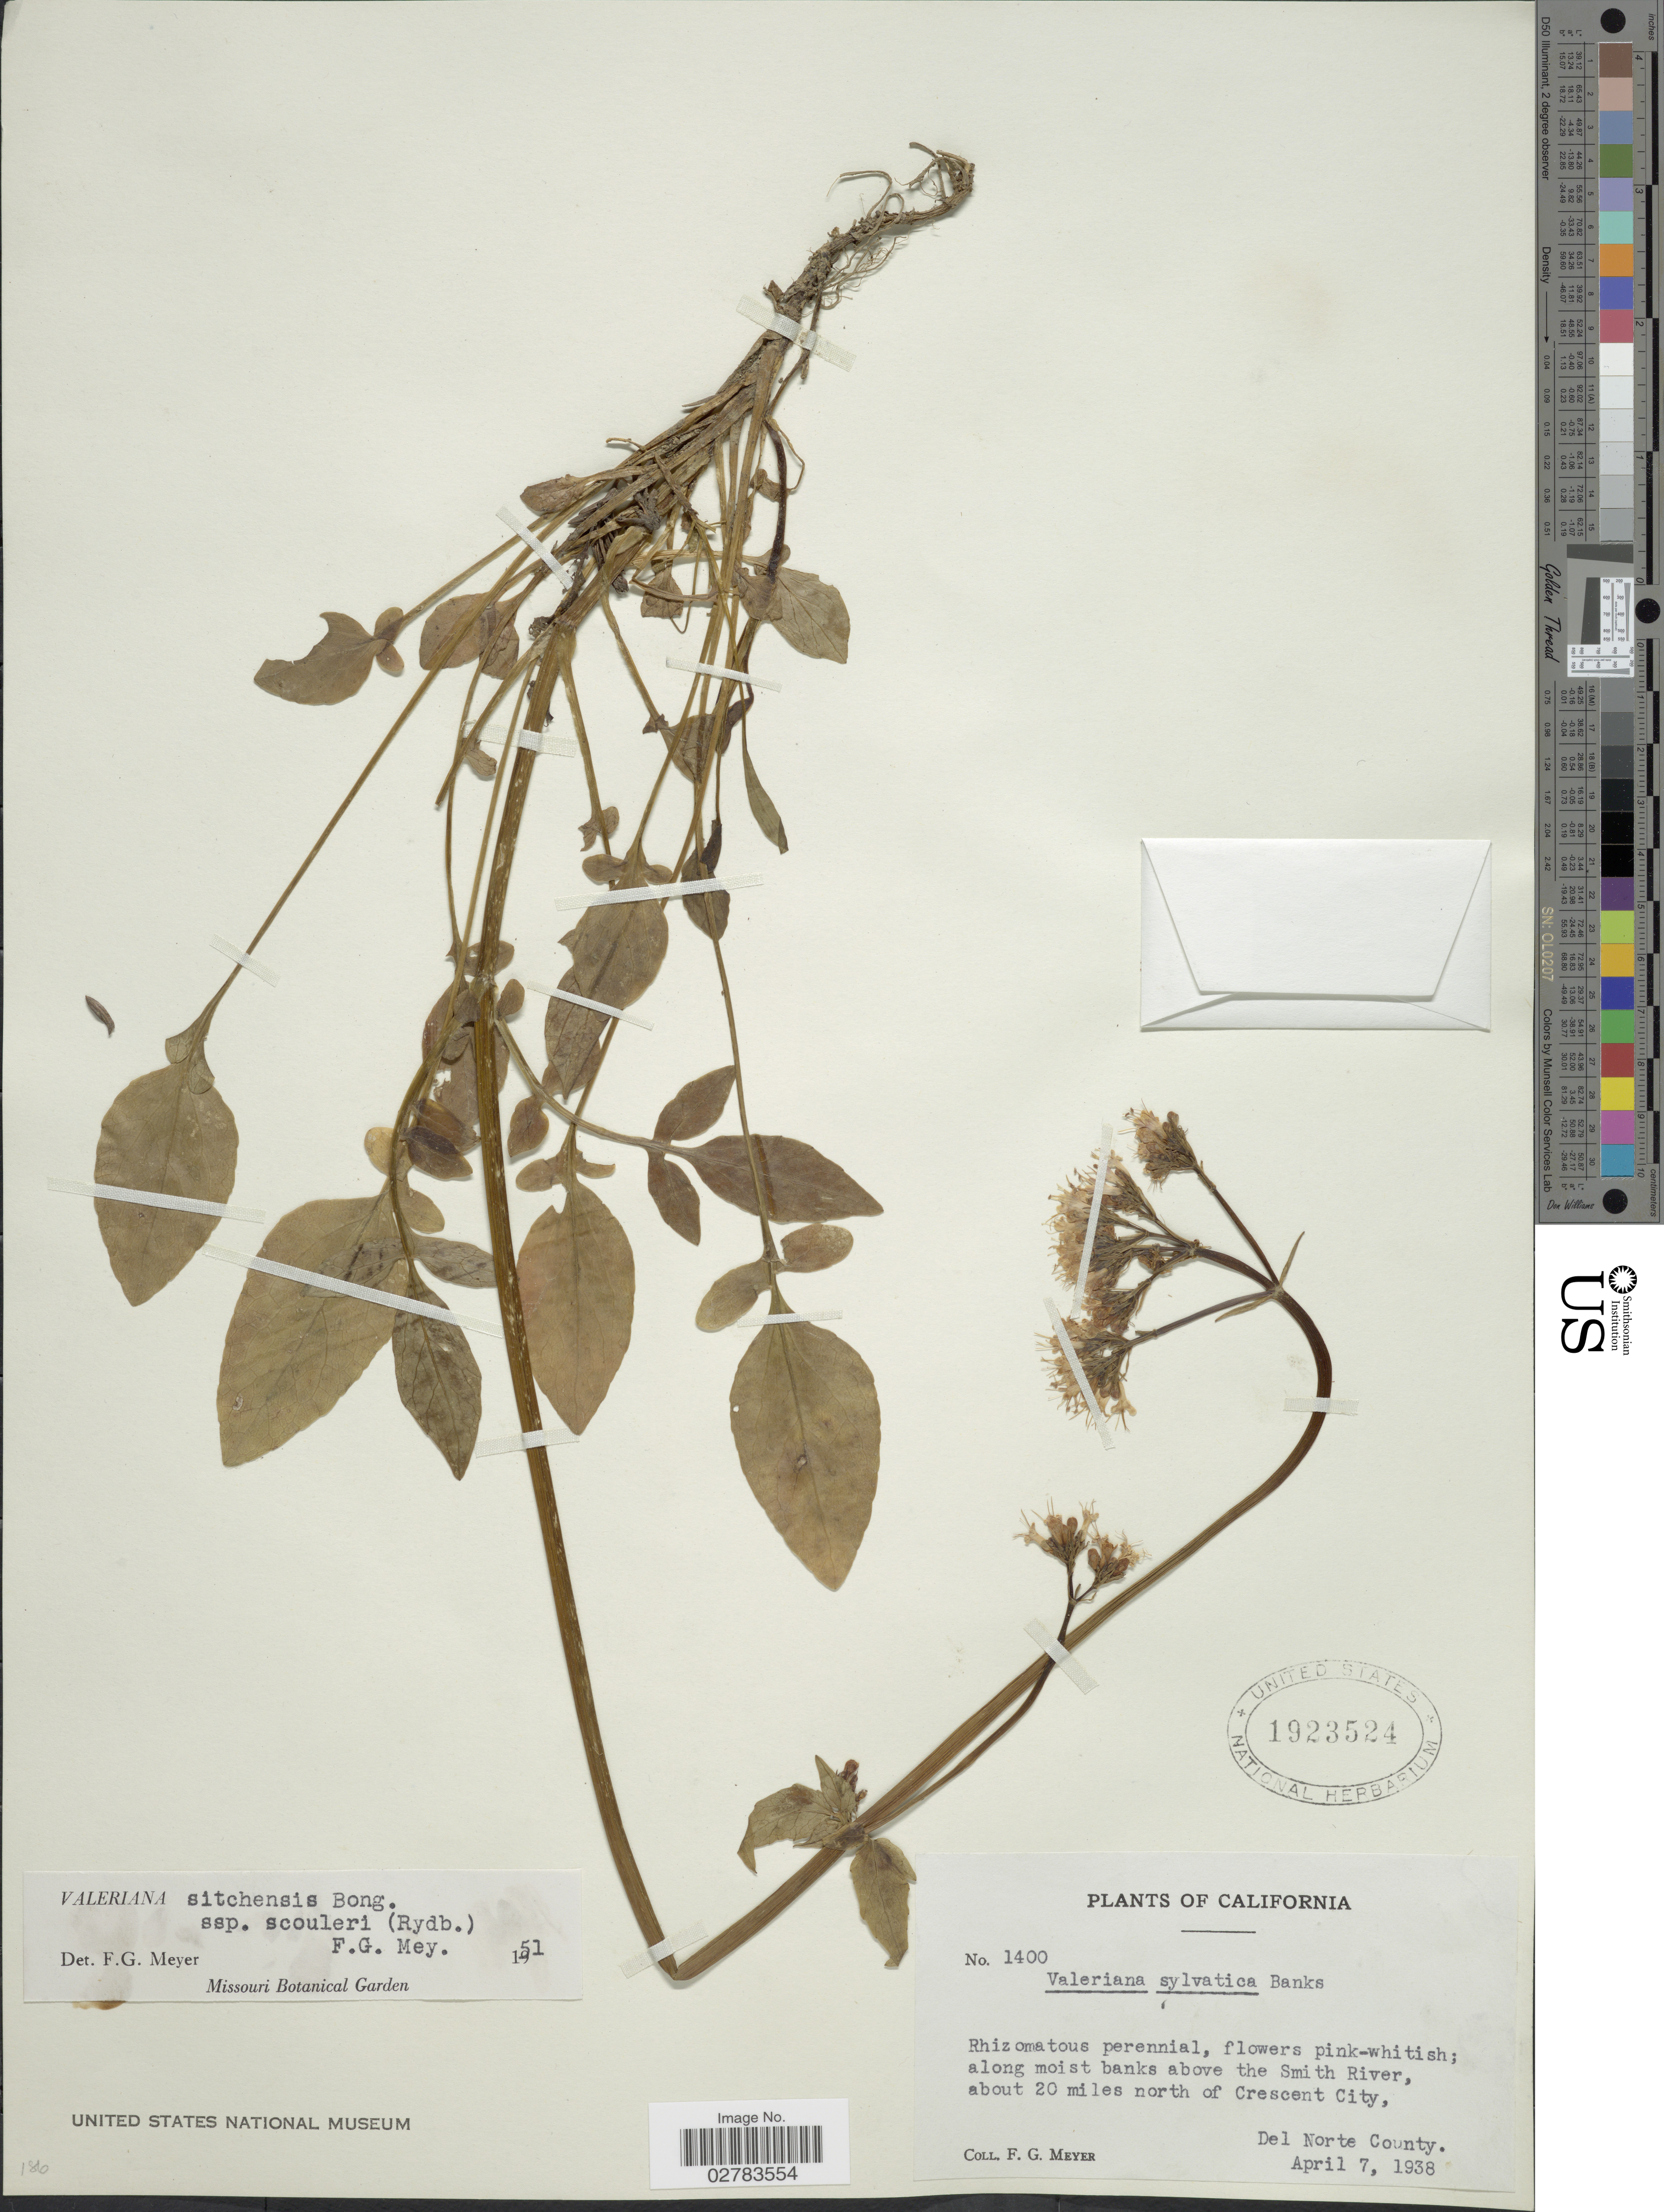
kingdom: Plantae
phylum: Tracheophyta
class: Magnoliopsida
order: Dipsacales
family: Caprifoliaceae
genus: Valeriana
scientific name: Valeriana sitchensis subsp. scouleri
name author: (Rydb.) F.G. Mey.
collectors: F. G. Meyer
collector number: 1400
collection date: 1938-04-07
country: United States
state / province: California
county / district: Del Norte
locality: Along moist banks above the Smith River, about 20 miles north of Crescent City, Del Norte City, Del Norte County.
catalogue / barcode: US 1923524